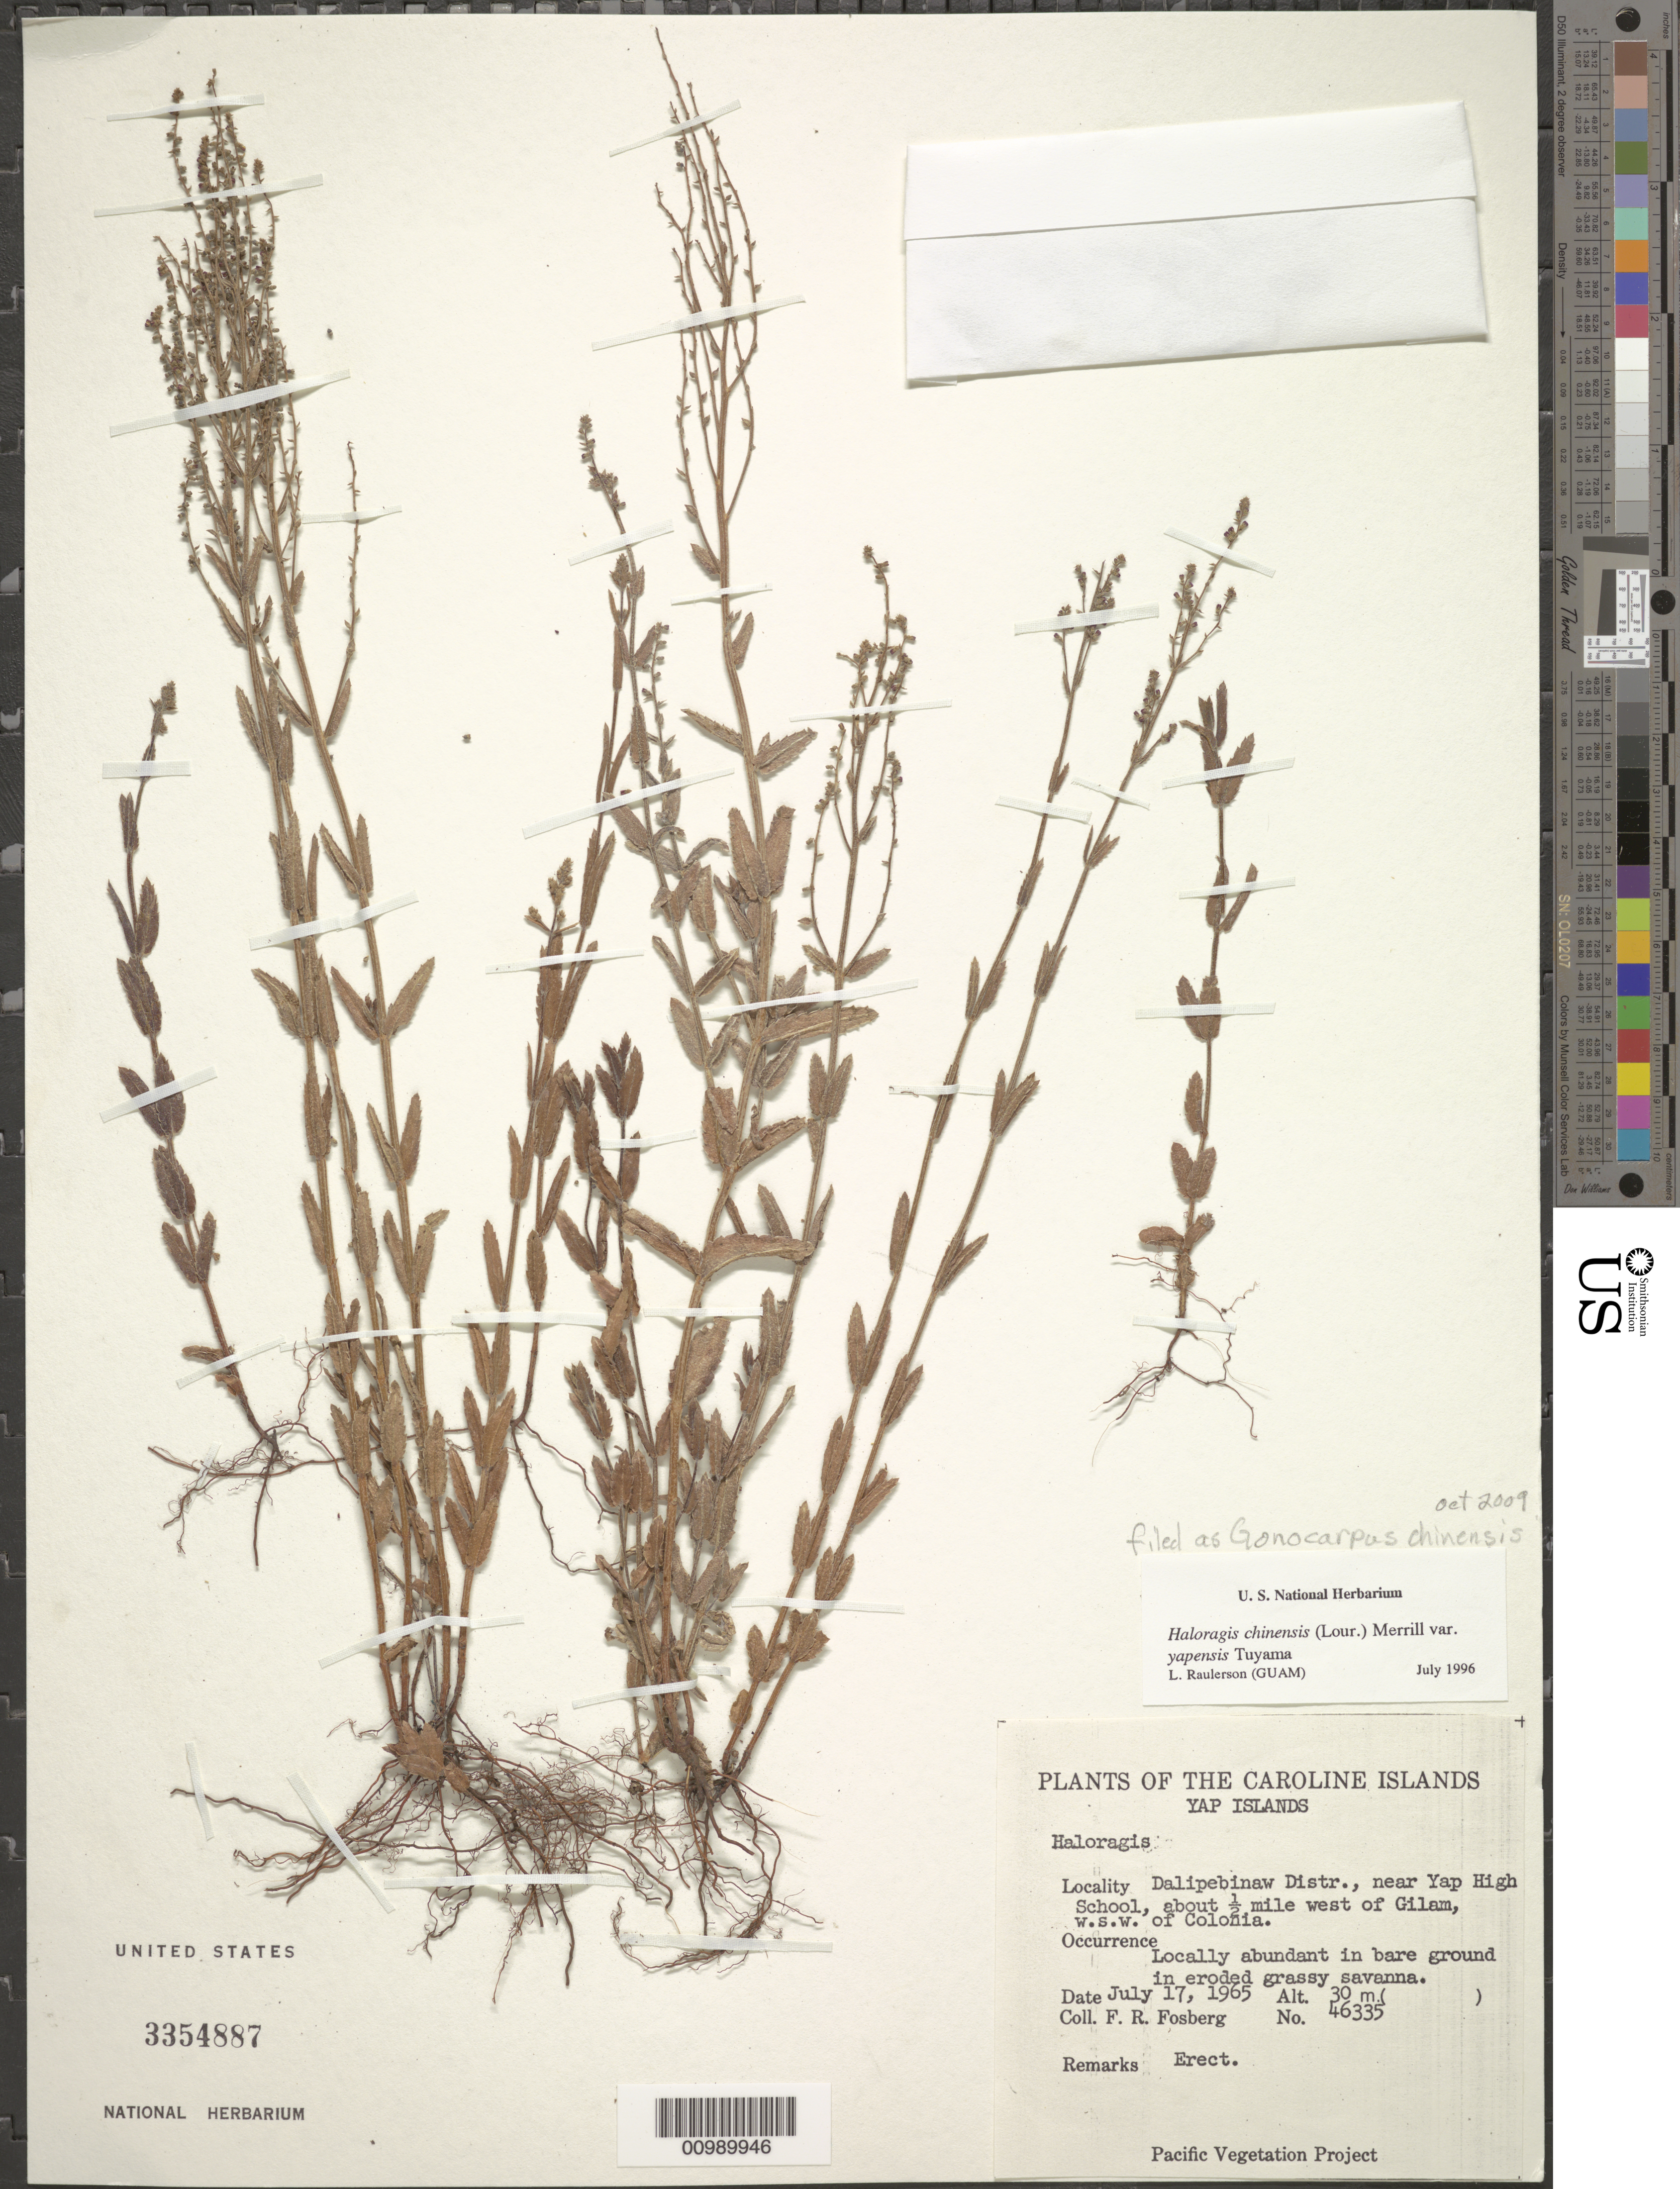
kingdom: Plantae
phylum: Tracheophyta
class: Magnoliopsida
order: Saxifragales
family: Haloragaceae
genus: Gonocarpus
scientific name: Gonocarpus chinensis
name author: (Lour.) Orchard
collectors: F. R. Fosberg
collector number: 46335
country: Micronesia, Federated States of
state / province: Yap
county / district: Dalipebinaw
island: Yap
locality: Near Yap High School, W of Gilam, WSW of Colonia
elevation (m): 30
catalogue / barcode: US 3354887